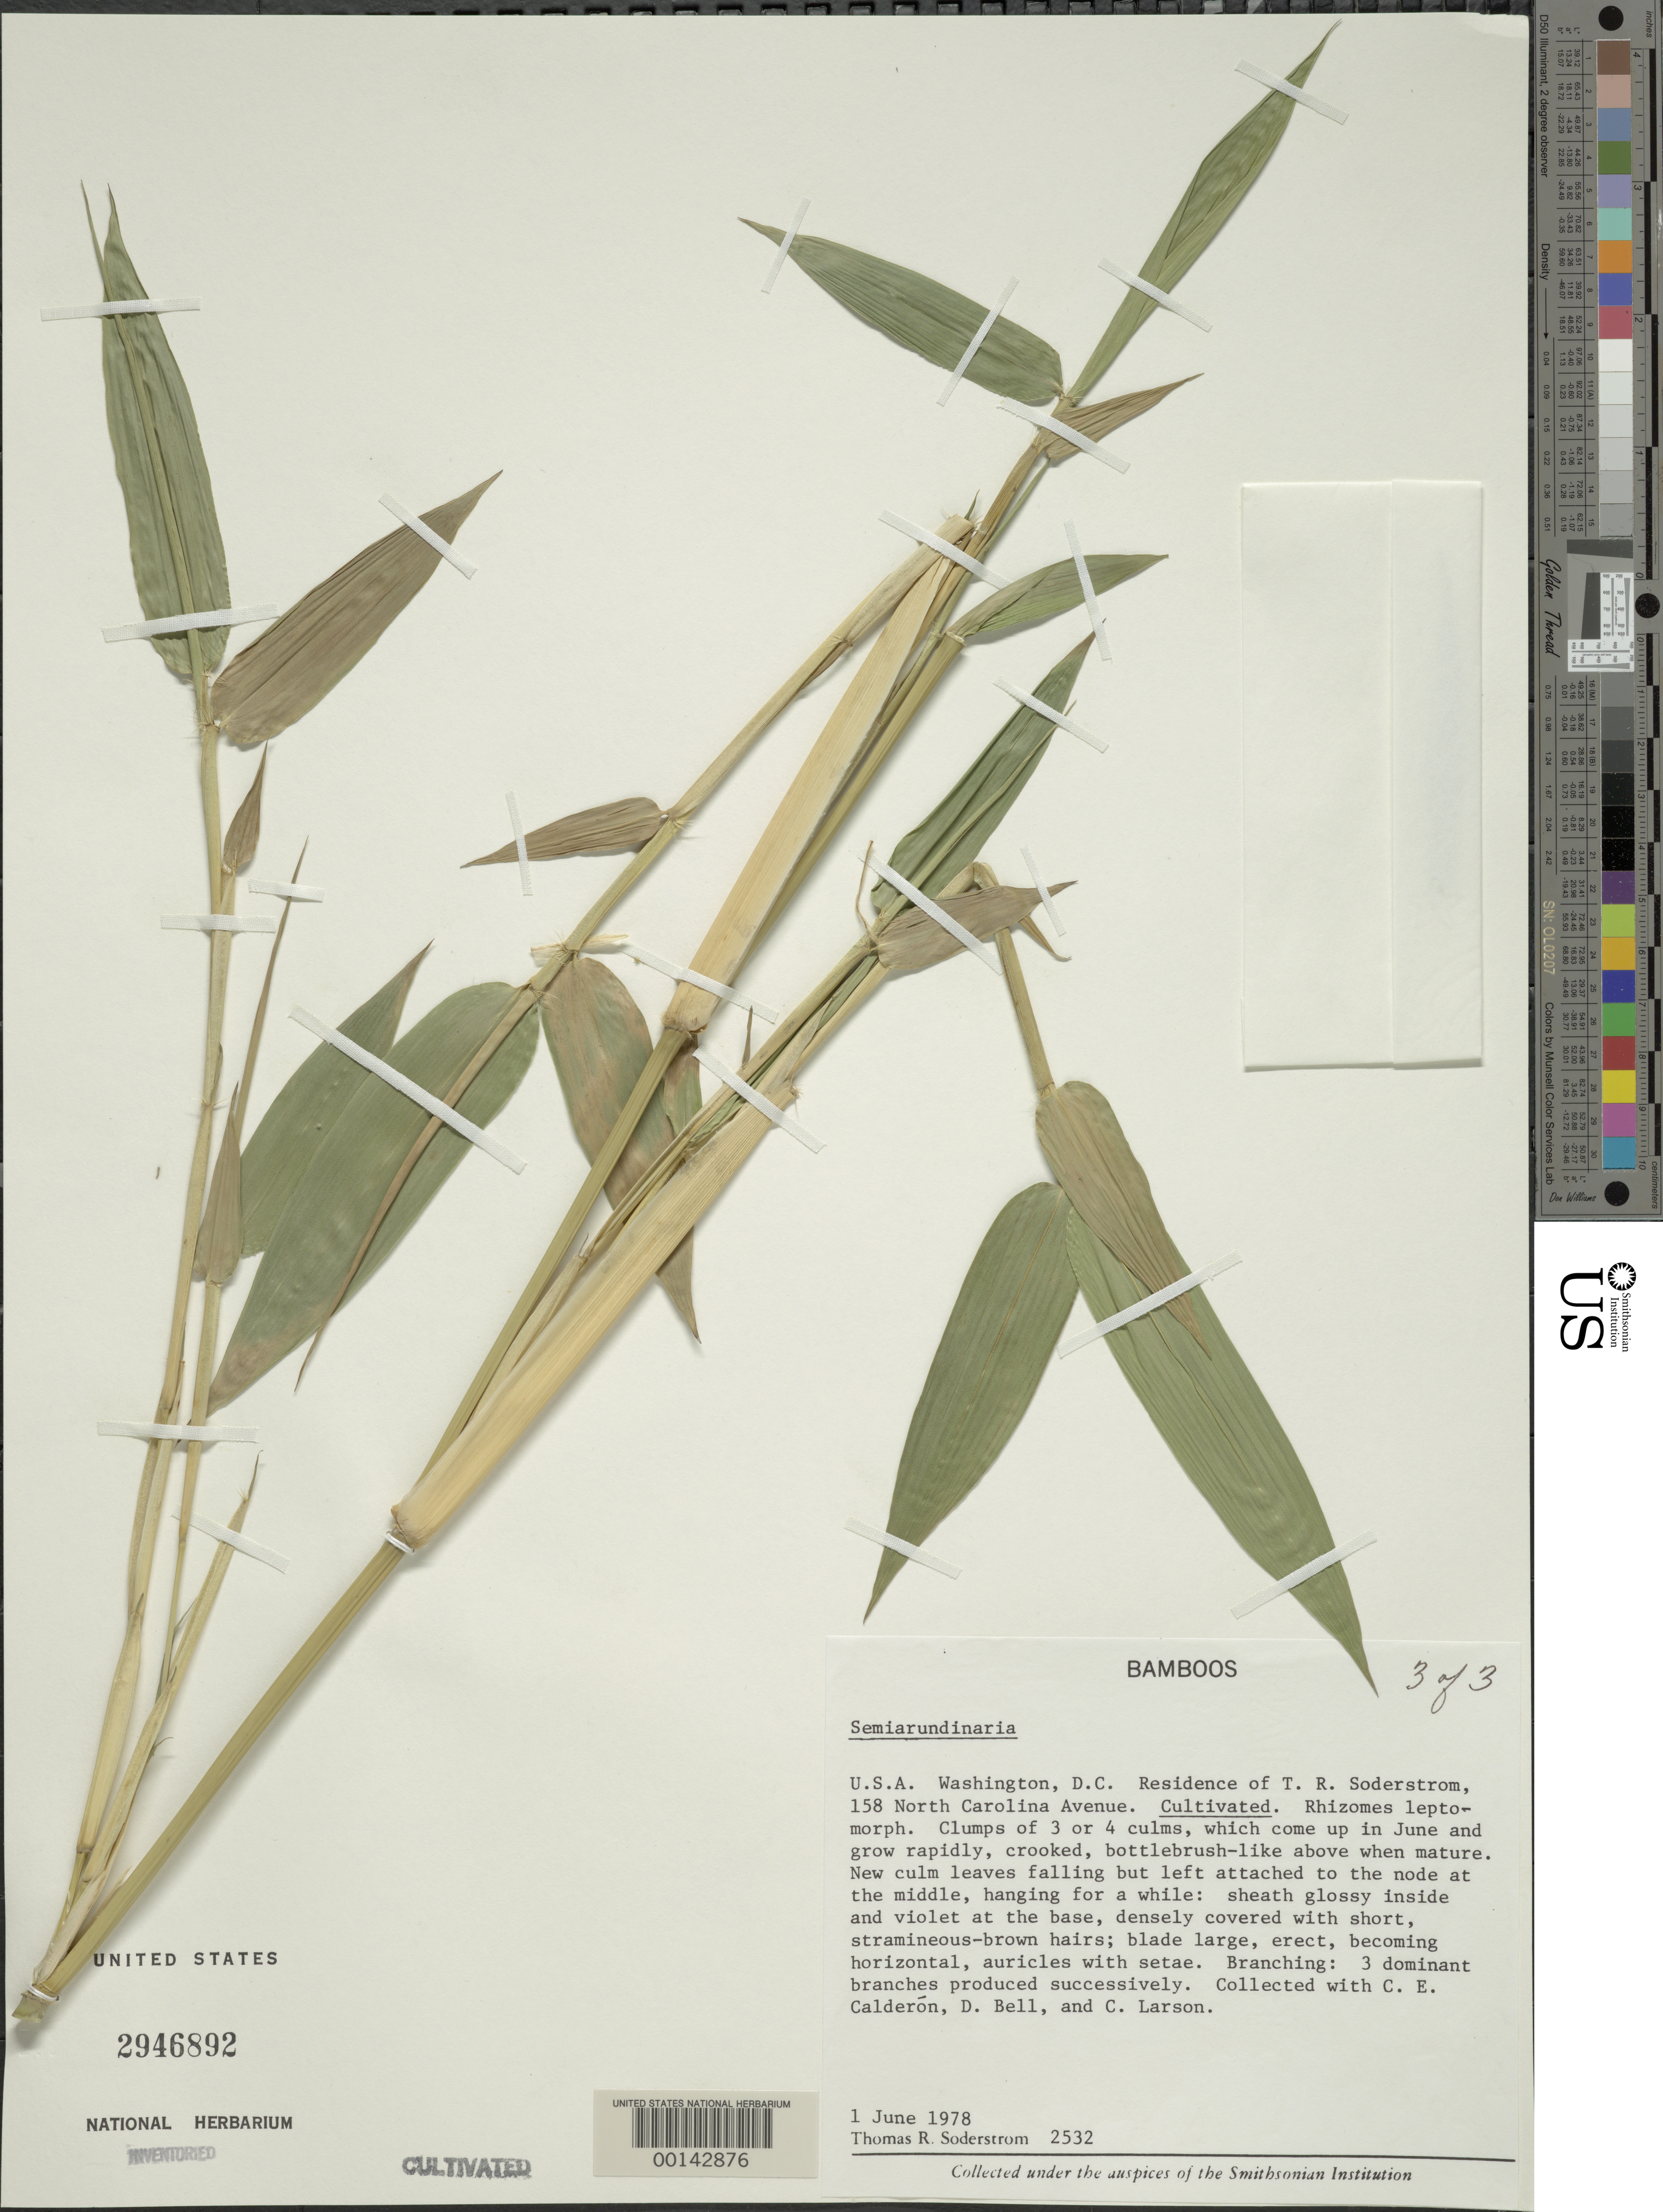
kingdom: Plantae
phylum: Tracheophyta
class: Liliopsida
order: Poales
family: Poaceae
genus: Semiarundinaria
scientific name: Semiarundinaria sp.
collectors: T. R. Soderstrom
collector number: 2532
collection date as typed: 01 Jun 1978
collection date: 1978-06-01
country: United States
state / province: District of Columbia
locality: Washington d.c., north carolina ave.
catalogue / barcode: US 2946892